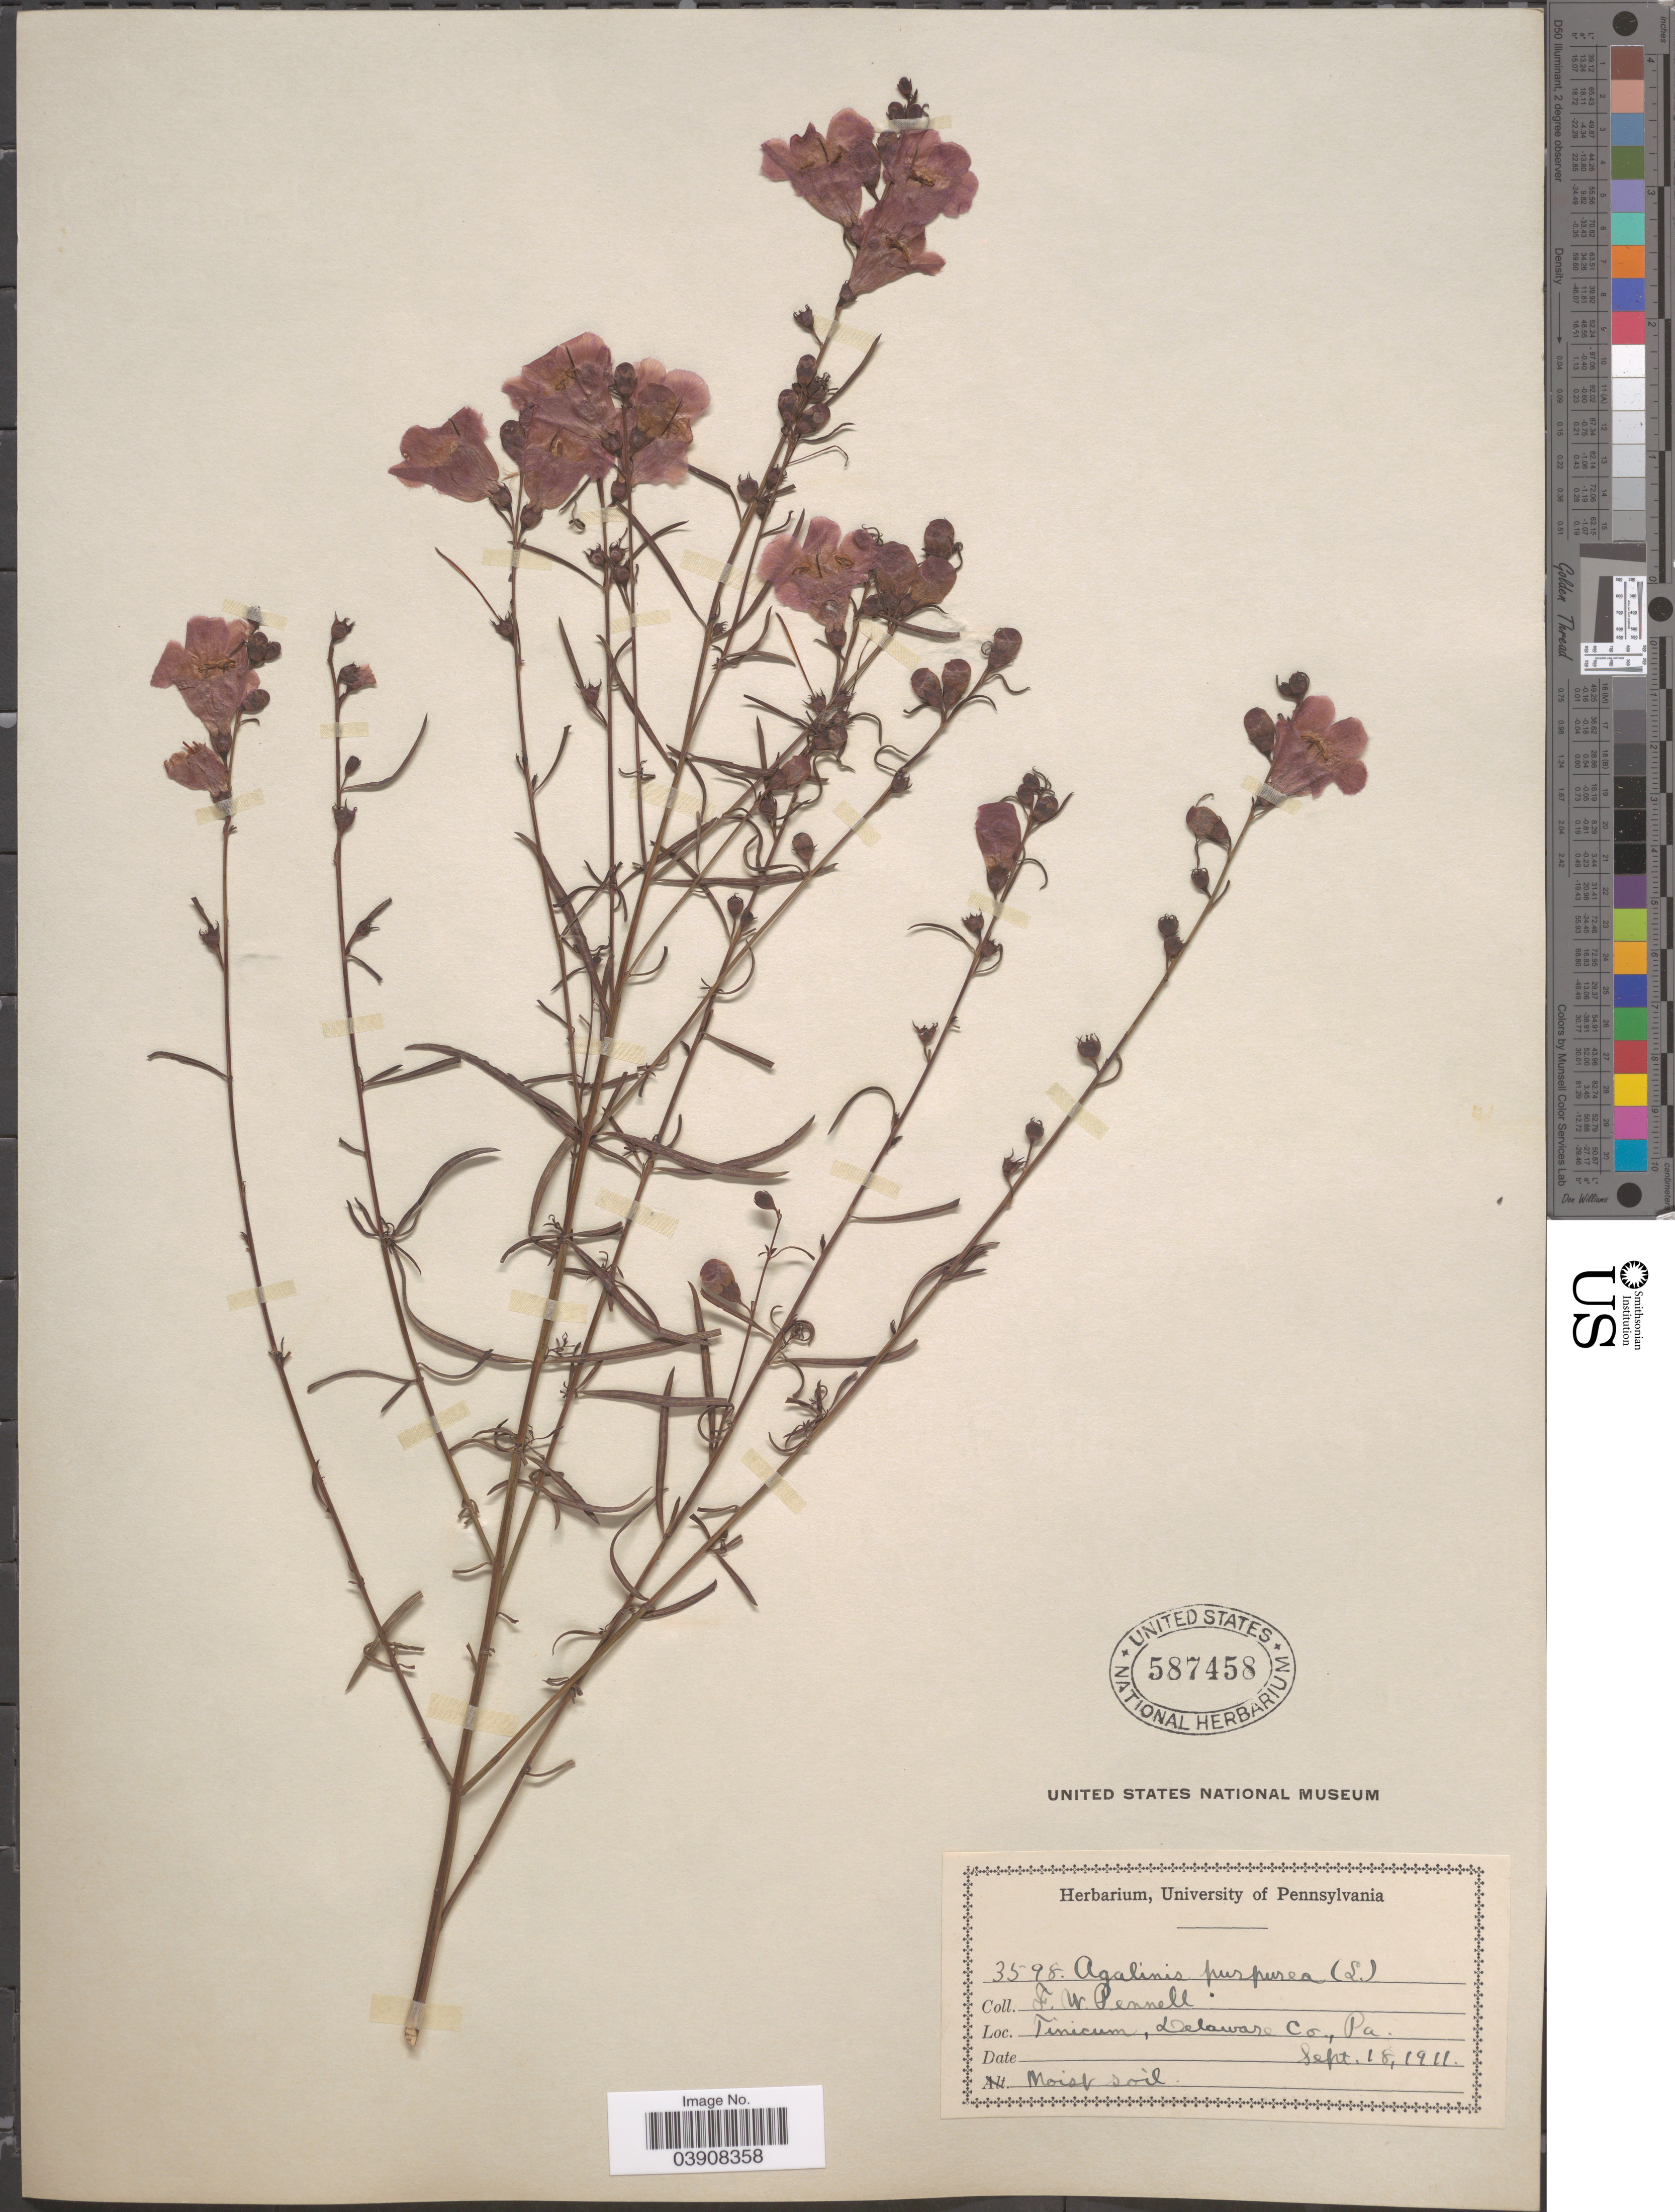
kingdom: Plantae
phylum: Tracheophyta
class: Magnoliopsida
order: Lamiales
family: Orobanchaceae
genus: Agalinis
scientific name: Agalinis purpurea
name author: (L.) Pennell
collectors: F. W. Pennell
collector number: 3598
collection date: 1911-09-18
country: United States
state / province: Pennsylvania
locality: Tinicum, Delaware Co.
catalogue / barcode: US 587458